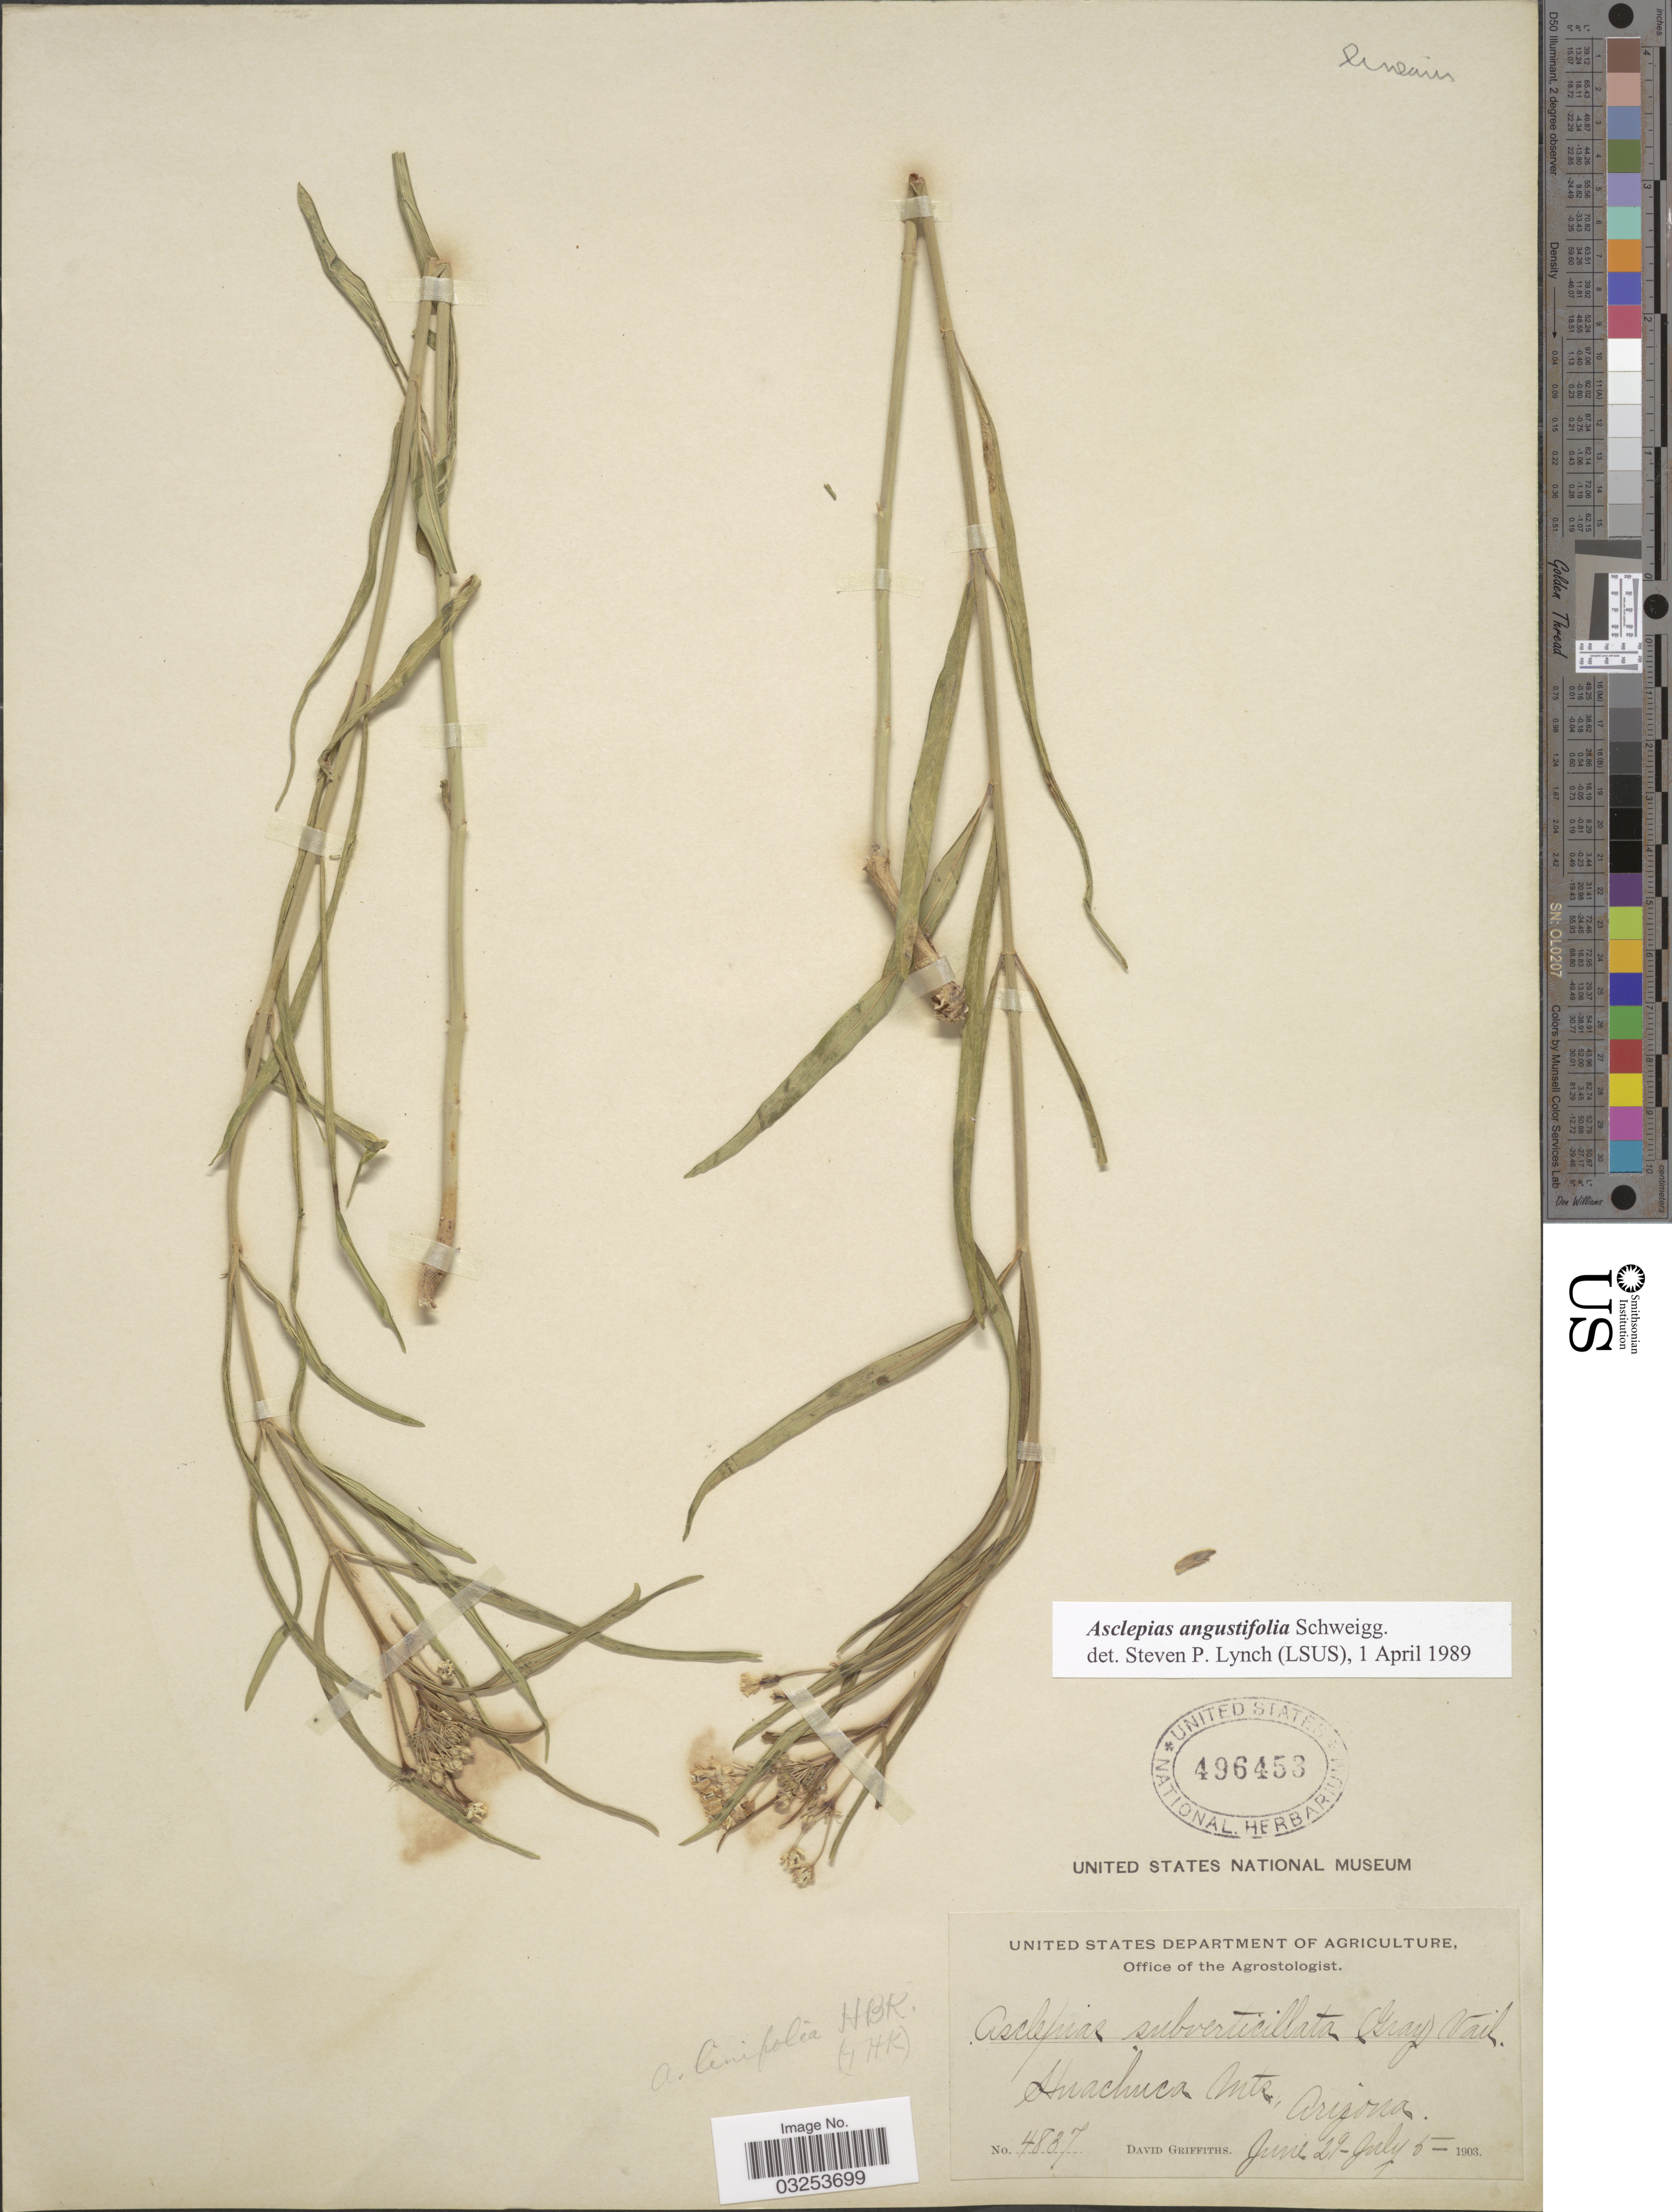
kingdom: Plantae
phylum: Tracheophyta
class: Magnoliopsida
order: Gentianales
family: Apocynaceae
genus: Asclepias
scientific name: Asclepias angustifolia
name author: Schweigg.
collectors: D. Griffiths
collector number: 4837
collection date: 1903-06-29/1903-07-08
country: United States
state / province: Arizona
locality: Huachuca Mts.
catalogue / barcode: US 496453